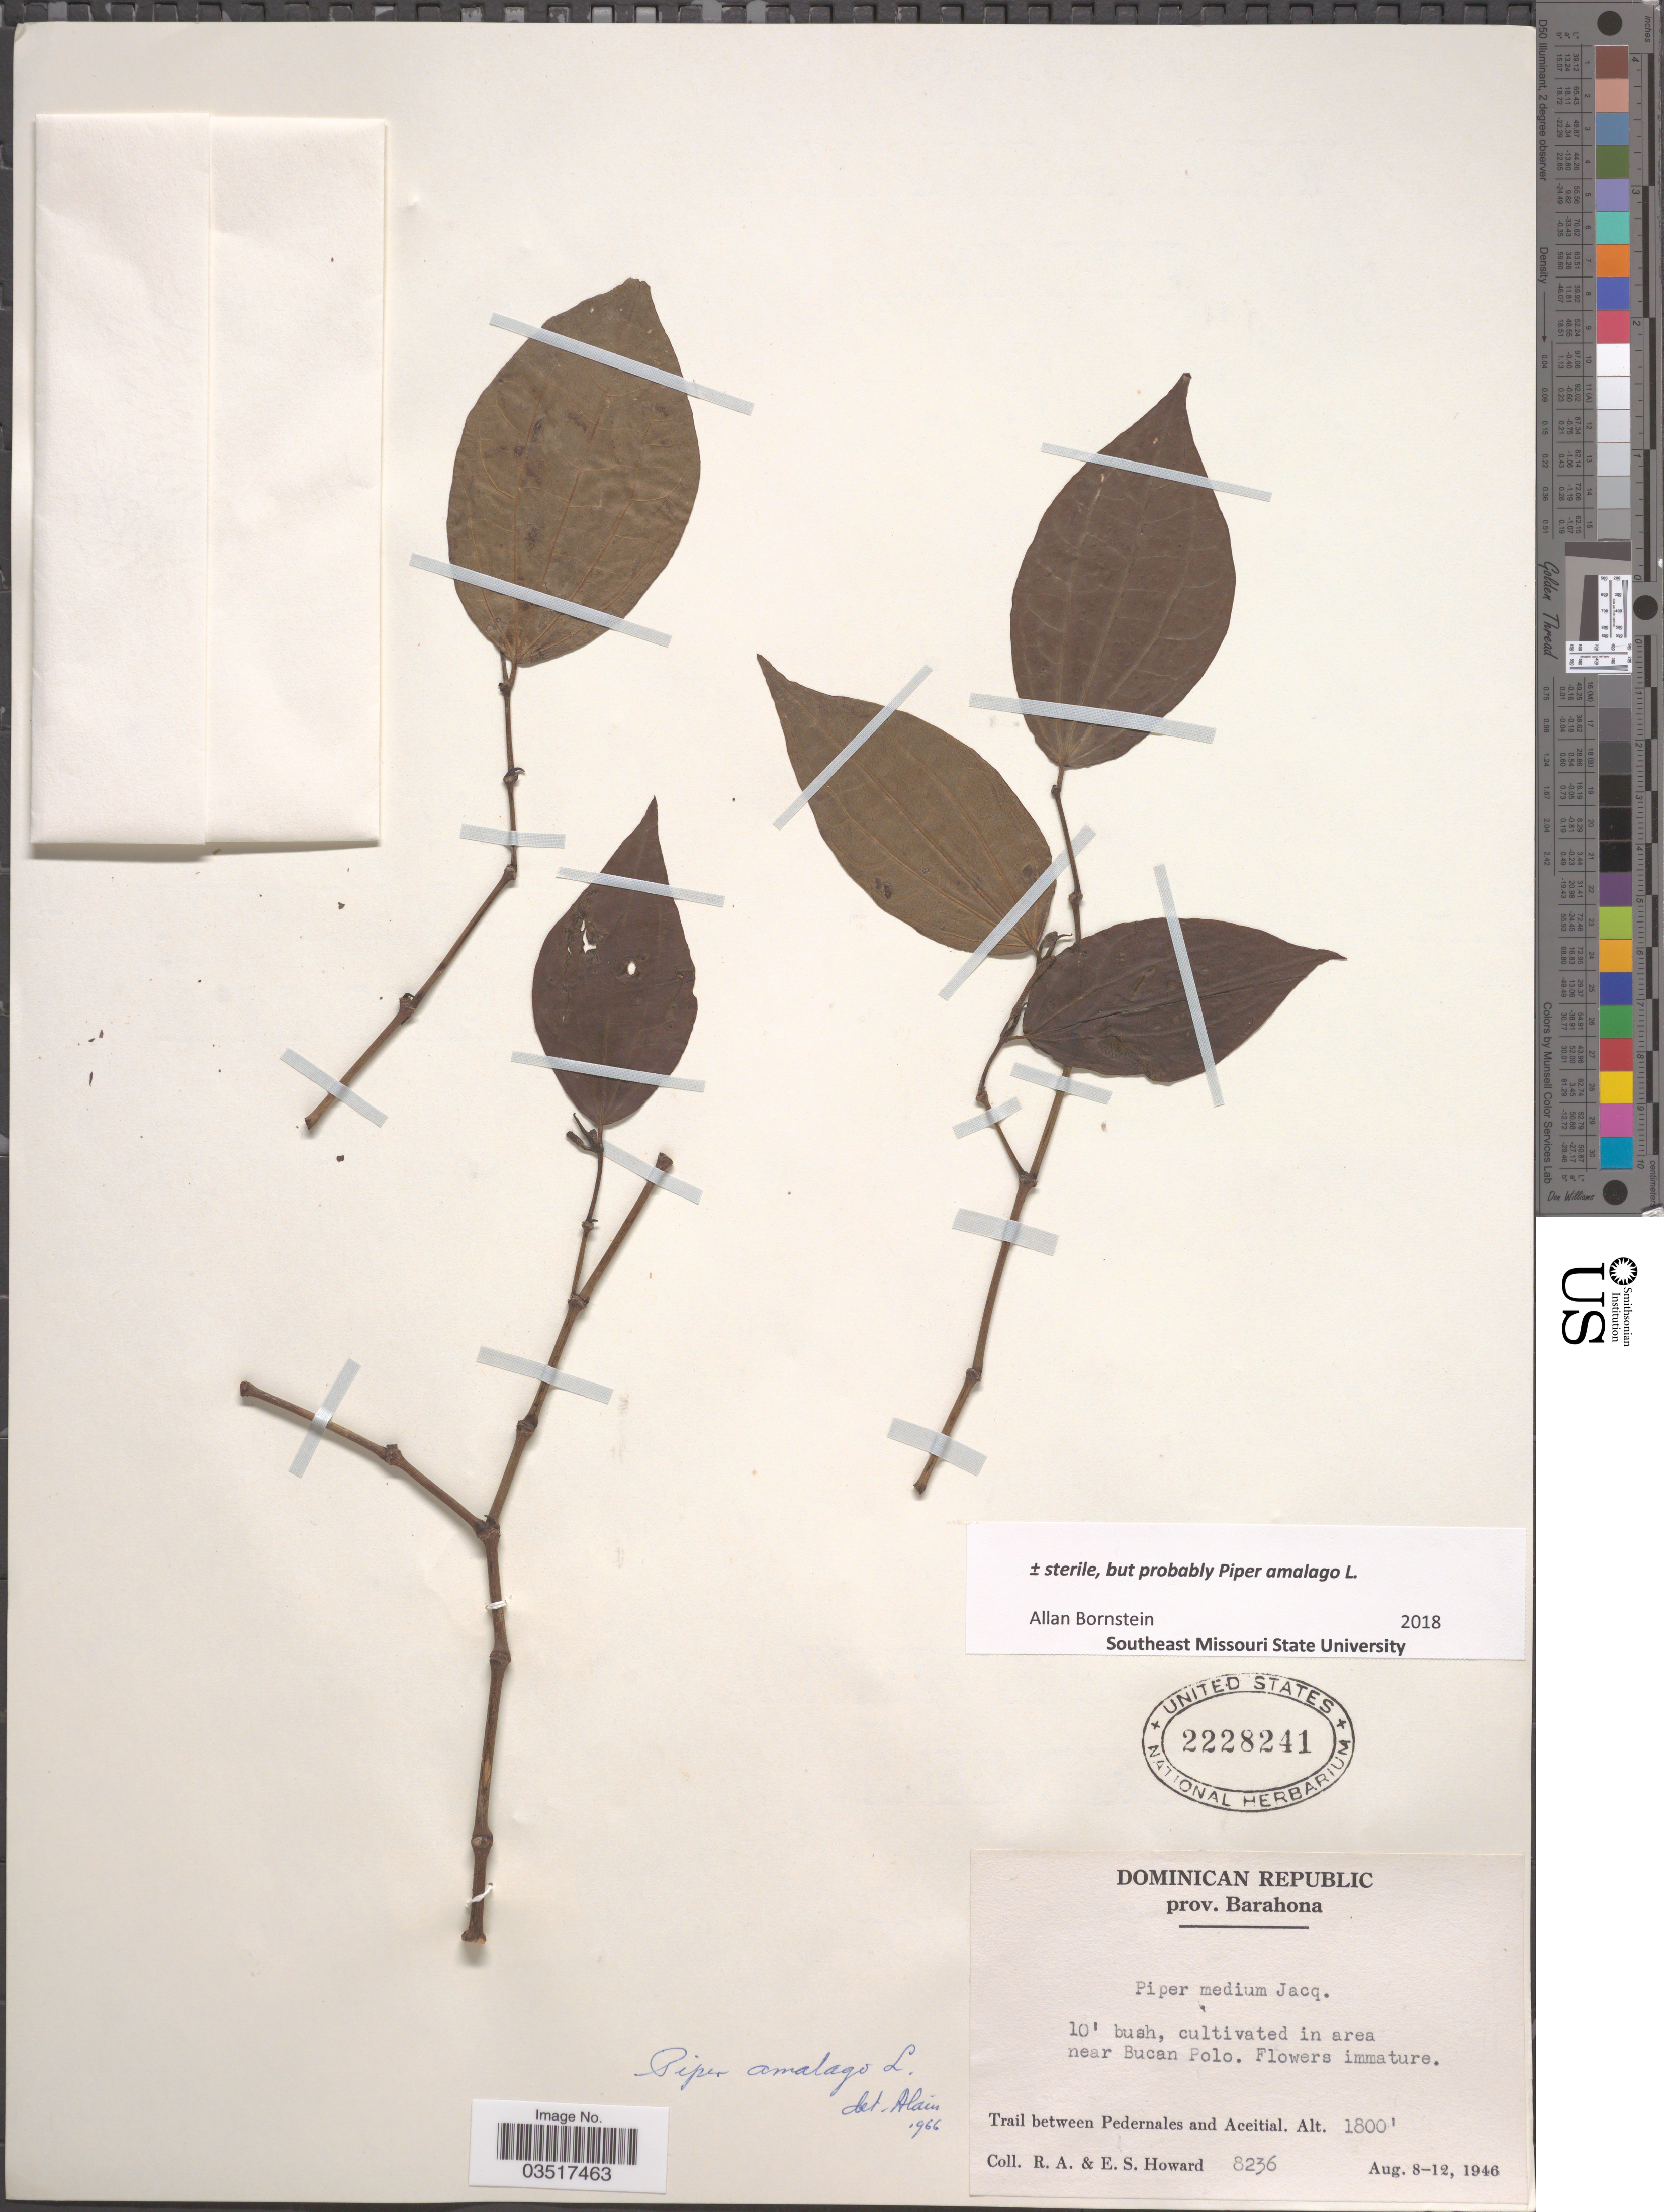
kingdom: Plantae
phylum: Tracheophyta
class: Magnoliopsida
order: Piperales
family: Piperaceae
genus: Piper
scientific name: Piper amalago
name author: L.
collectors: R. A. Howard & E. S. Howard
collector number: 8236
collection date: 1946-08-08/1946-08-12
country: Dominican Republic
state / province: Barahona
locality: Trail between Pedernales and Aceitial.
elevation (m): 549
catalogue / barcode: US 2228241